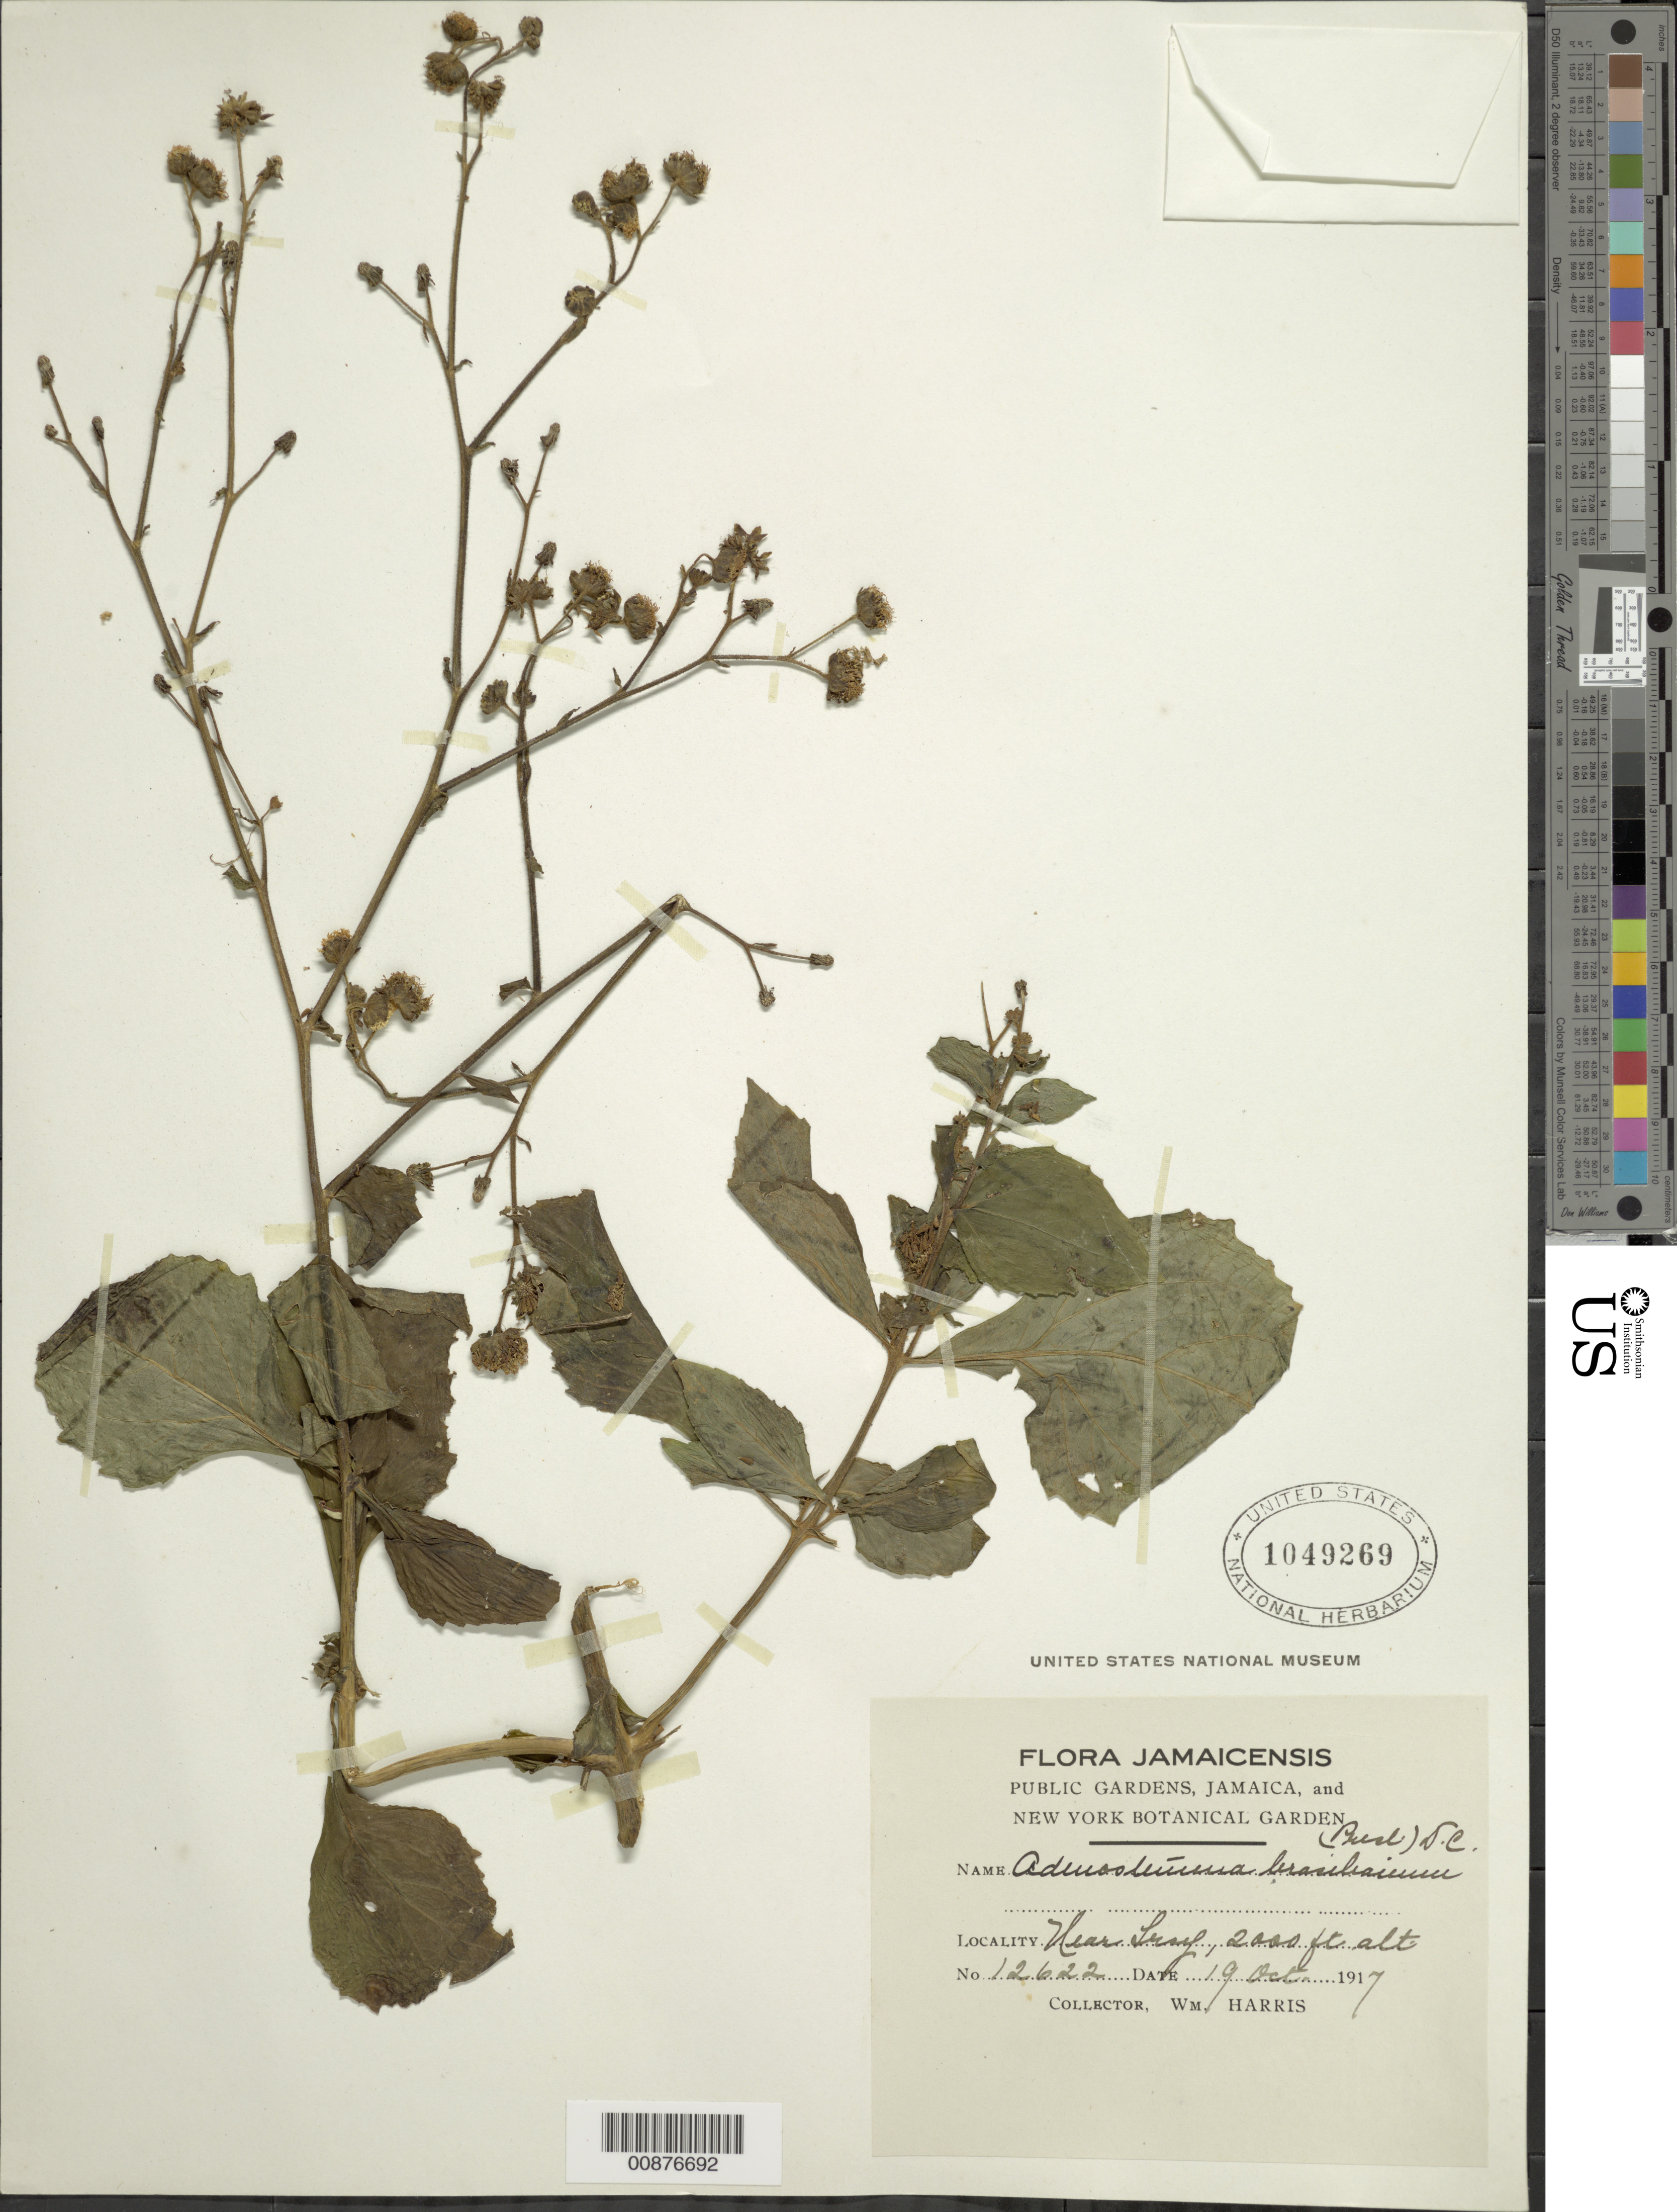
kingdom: Plantae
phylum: Tracheophyta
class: Magnoliopsida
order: Asterales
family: Asteraceae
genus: Adenostemma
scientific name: Adenostemma brasilianum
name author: (Pers.) Cass.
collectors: W. H. Harris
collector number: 12622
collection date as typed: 19 Oct 1917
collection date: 1917-10-19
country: Jamaica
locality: Near Troy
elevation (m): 610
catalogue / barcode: US 1049269